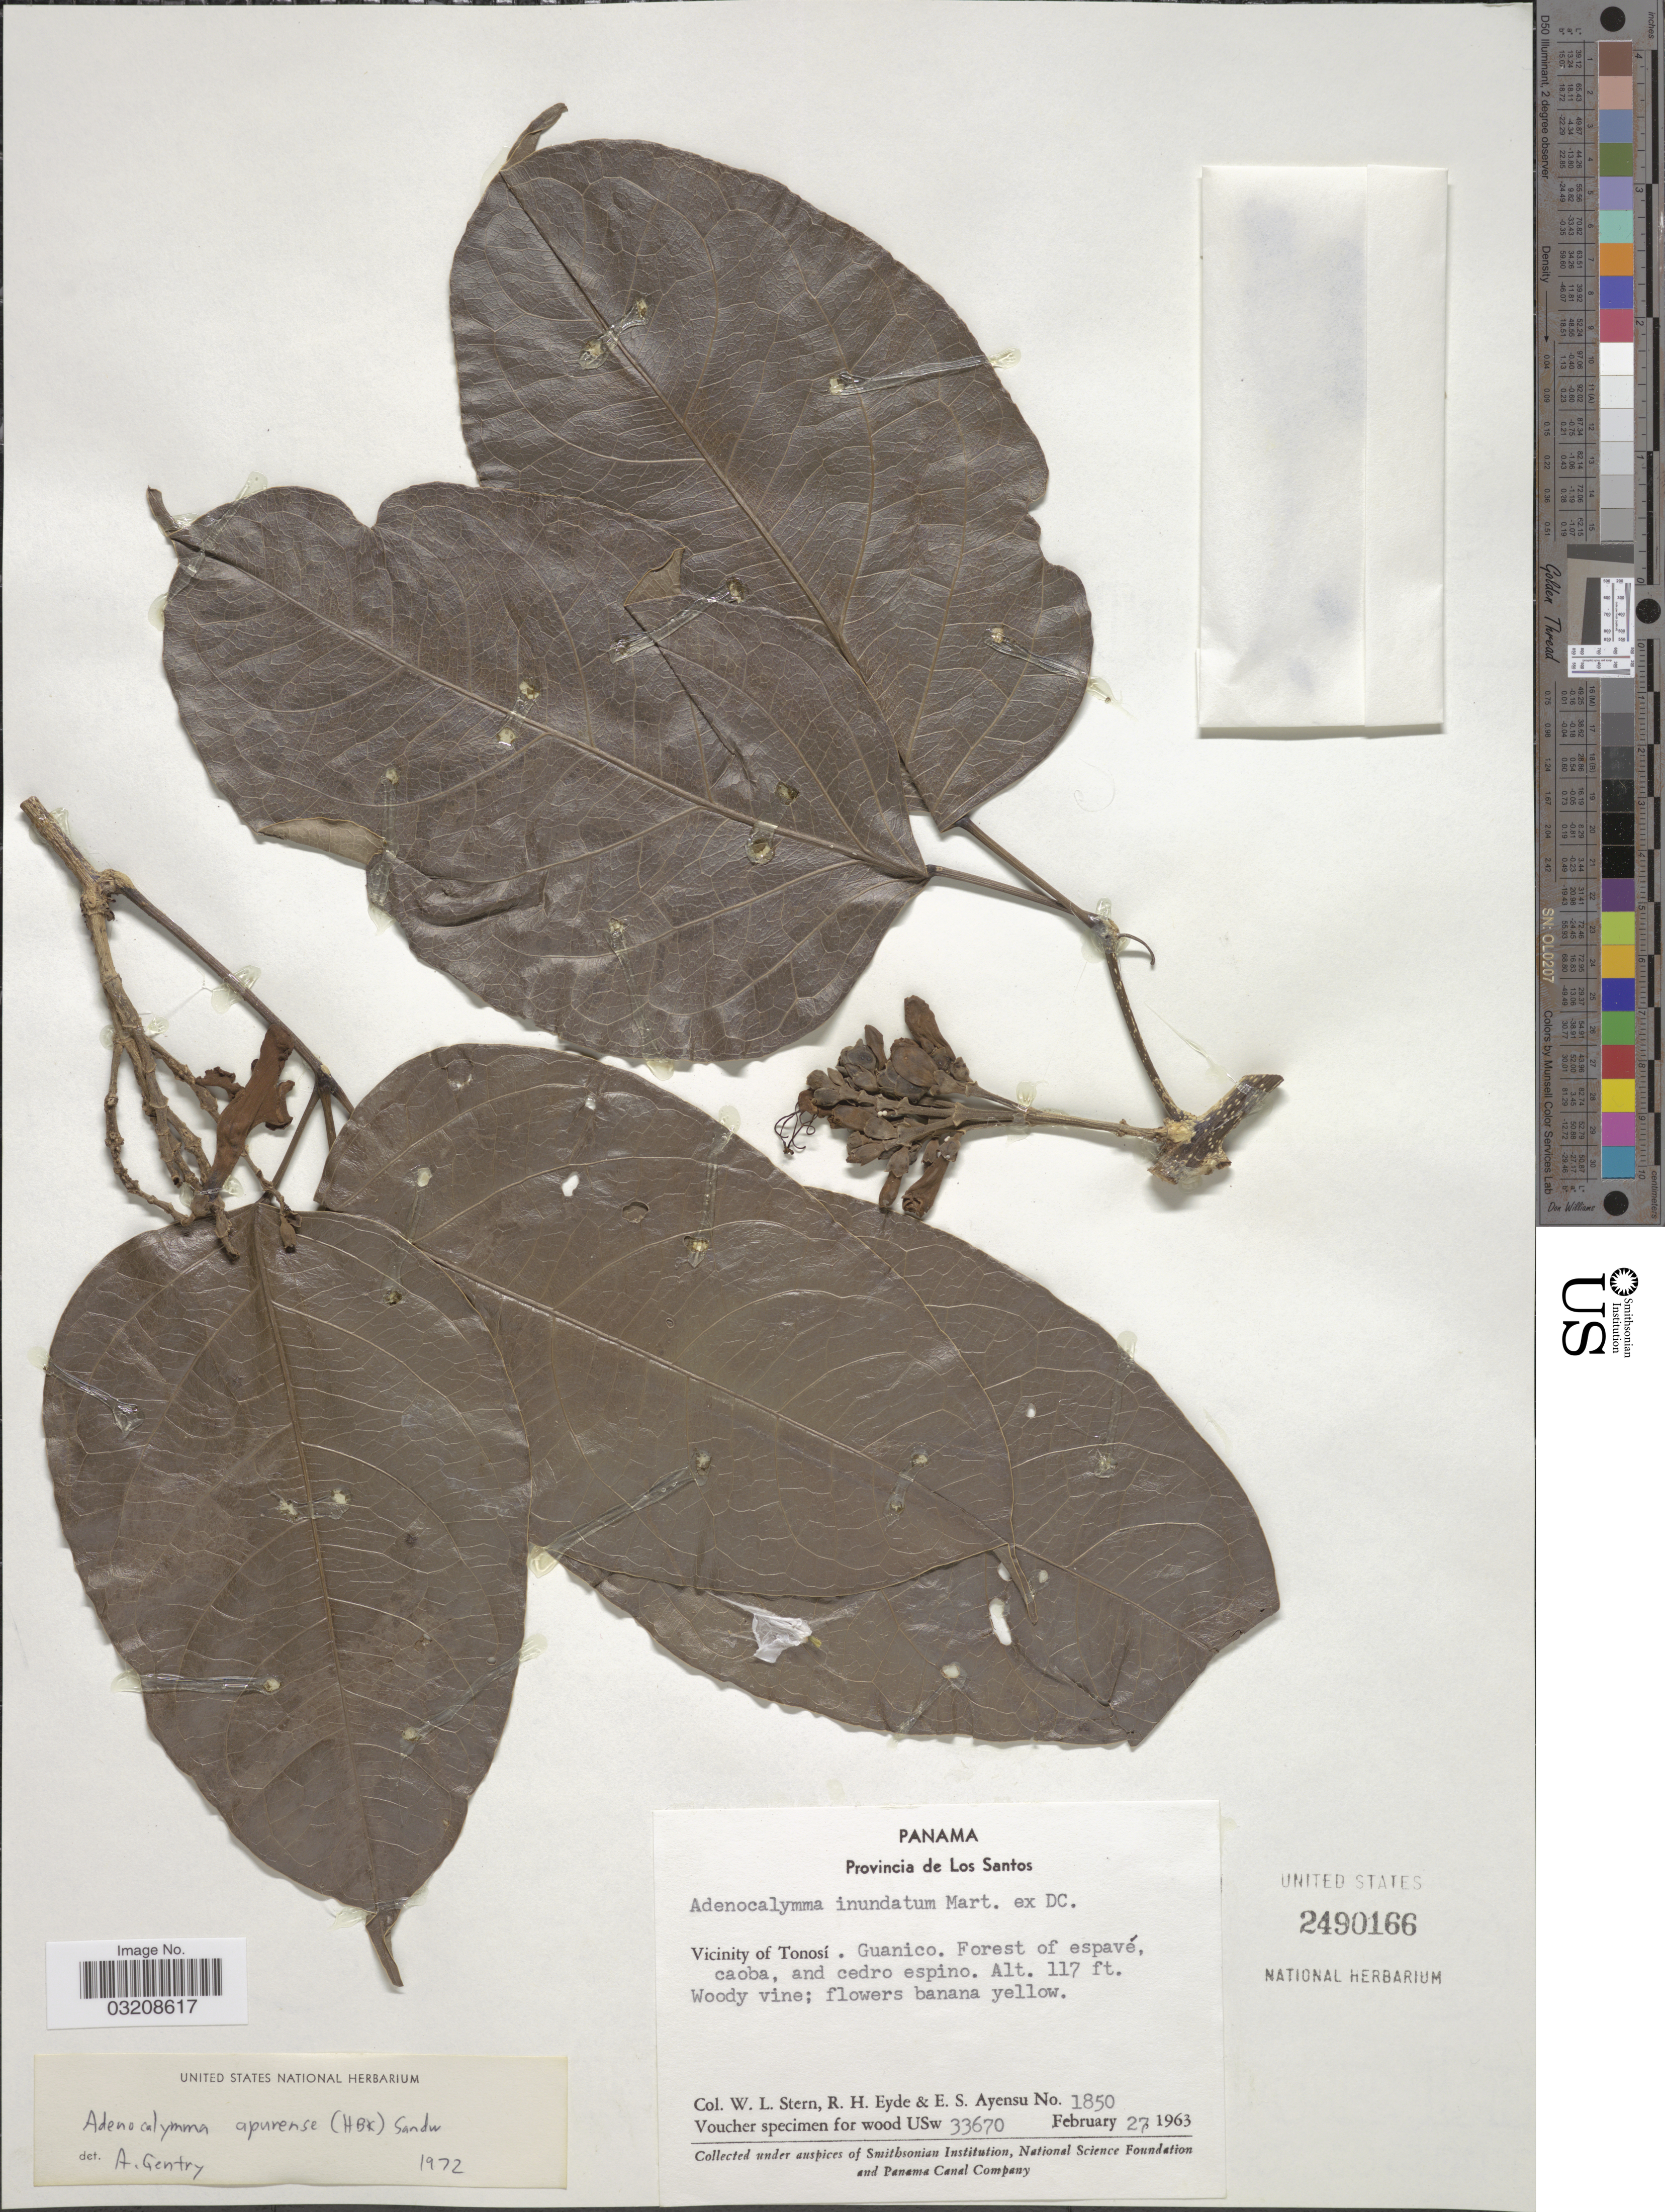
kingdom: Plantae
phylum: Tracheophyta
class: Magnoliopsida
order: Lamiales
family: Bignoniaceae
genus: Adenocalymma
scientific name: Adenocalymma inundatum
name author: Mart. ex DC.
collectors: W. L. Stern, R. H. Eyde & E. S. Ayensu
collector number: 1850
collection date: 1963-02-27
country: Panama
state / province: Los Santos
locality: Vicinity of Tonosí. Guanico.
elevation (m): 36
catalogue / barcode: US 2490166